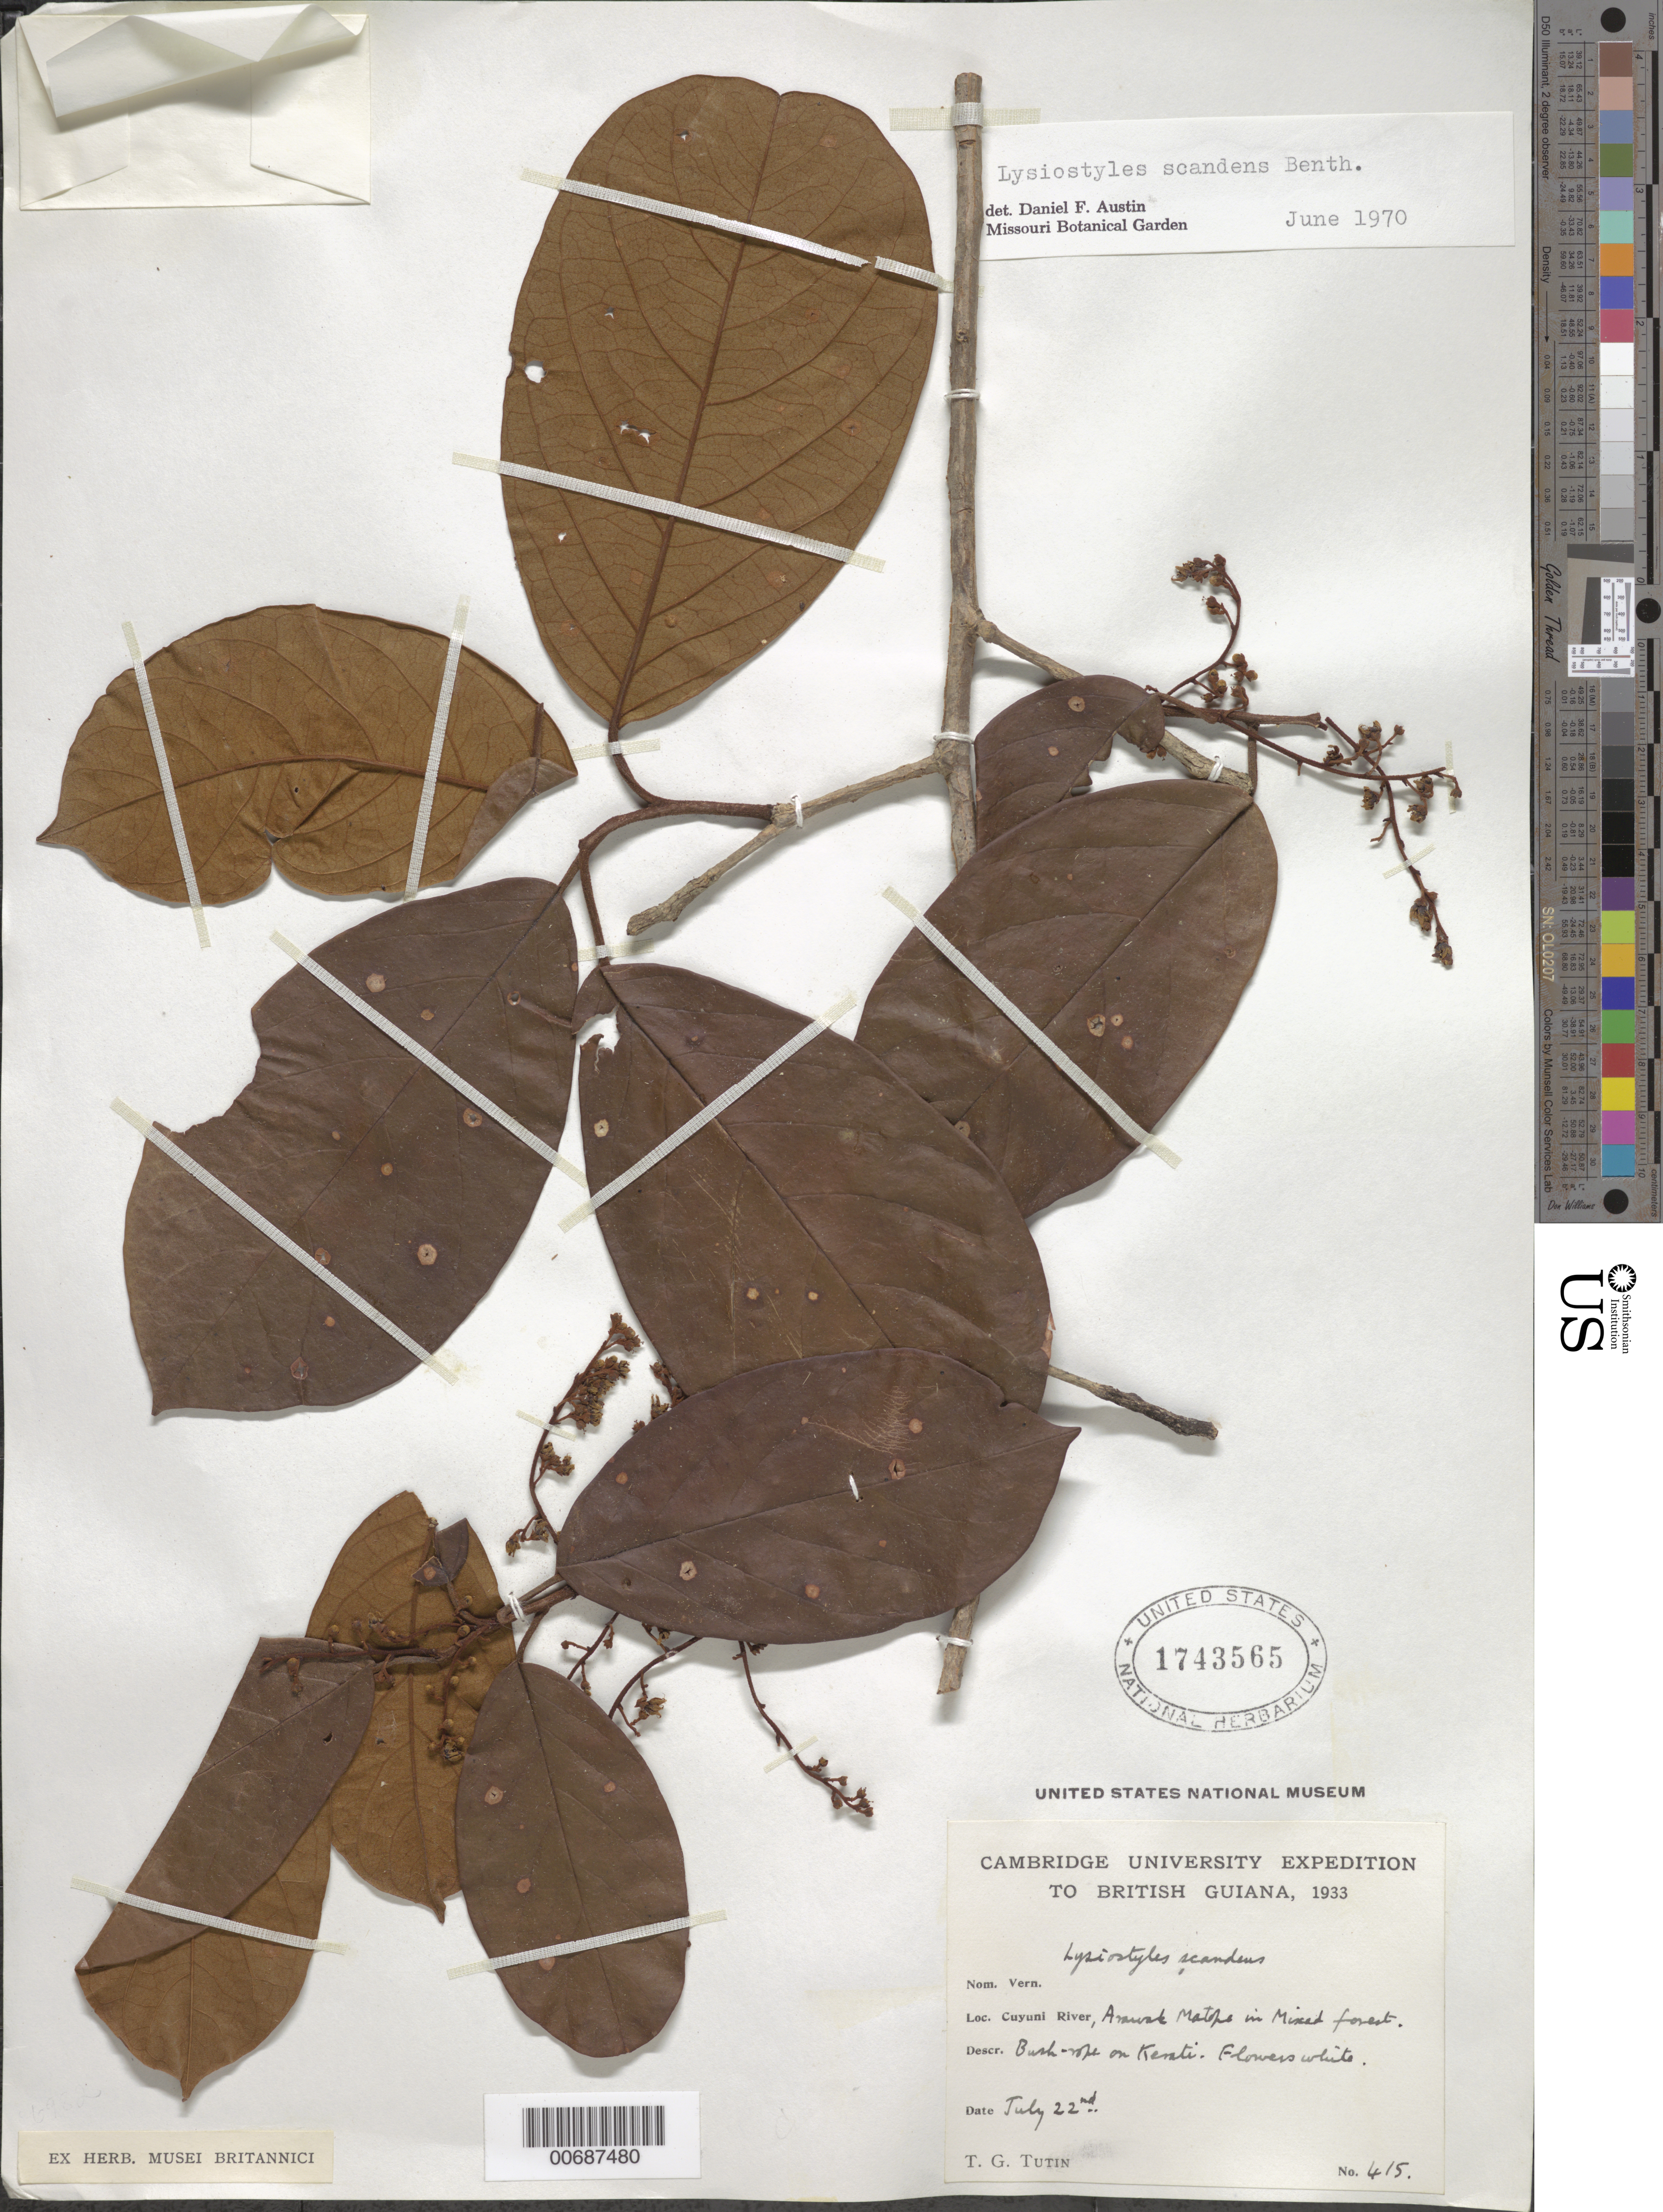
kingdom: Plantae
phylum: Tracheophyta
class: Magnoliopsida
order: Solanales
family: Convolvulaceae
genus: Lysiostyles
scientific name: Lysiostyles scandens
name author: Benth.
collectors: T. G. Tutin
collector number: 415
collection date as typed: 22-Jul-33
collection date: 1933-07-22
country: Guyana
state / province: Cuyuni-Mazaruni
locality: Arawak Matope, Cuyuni R.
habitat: Mixed forest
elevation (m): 91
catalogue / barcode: US 1743565